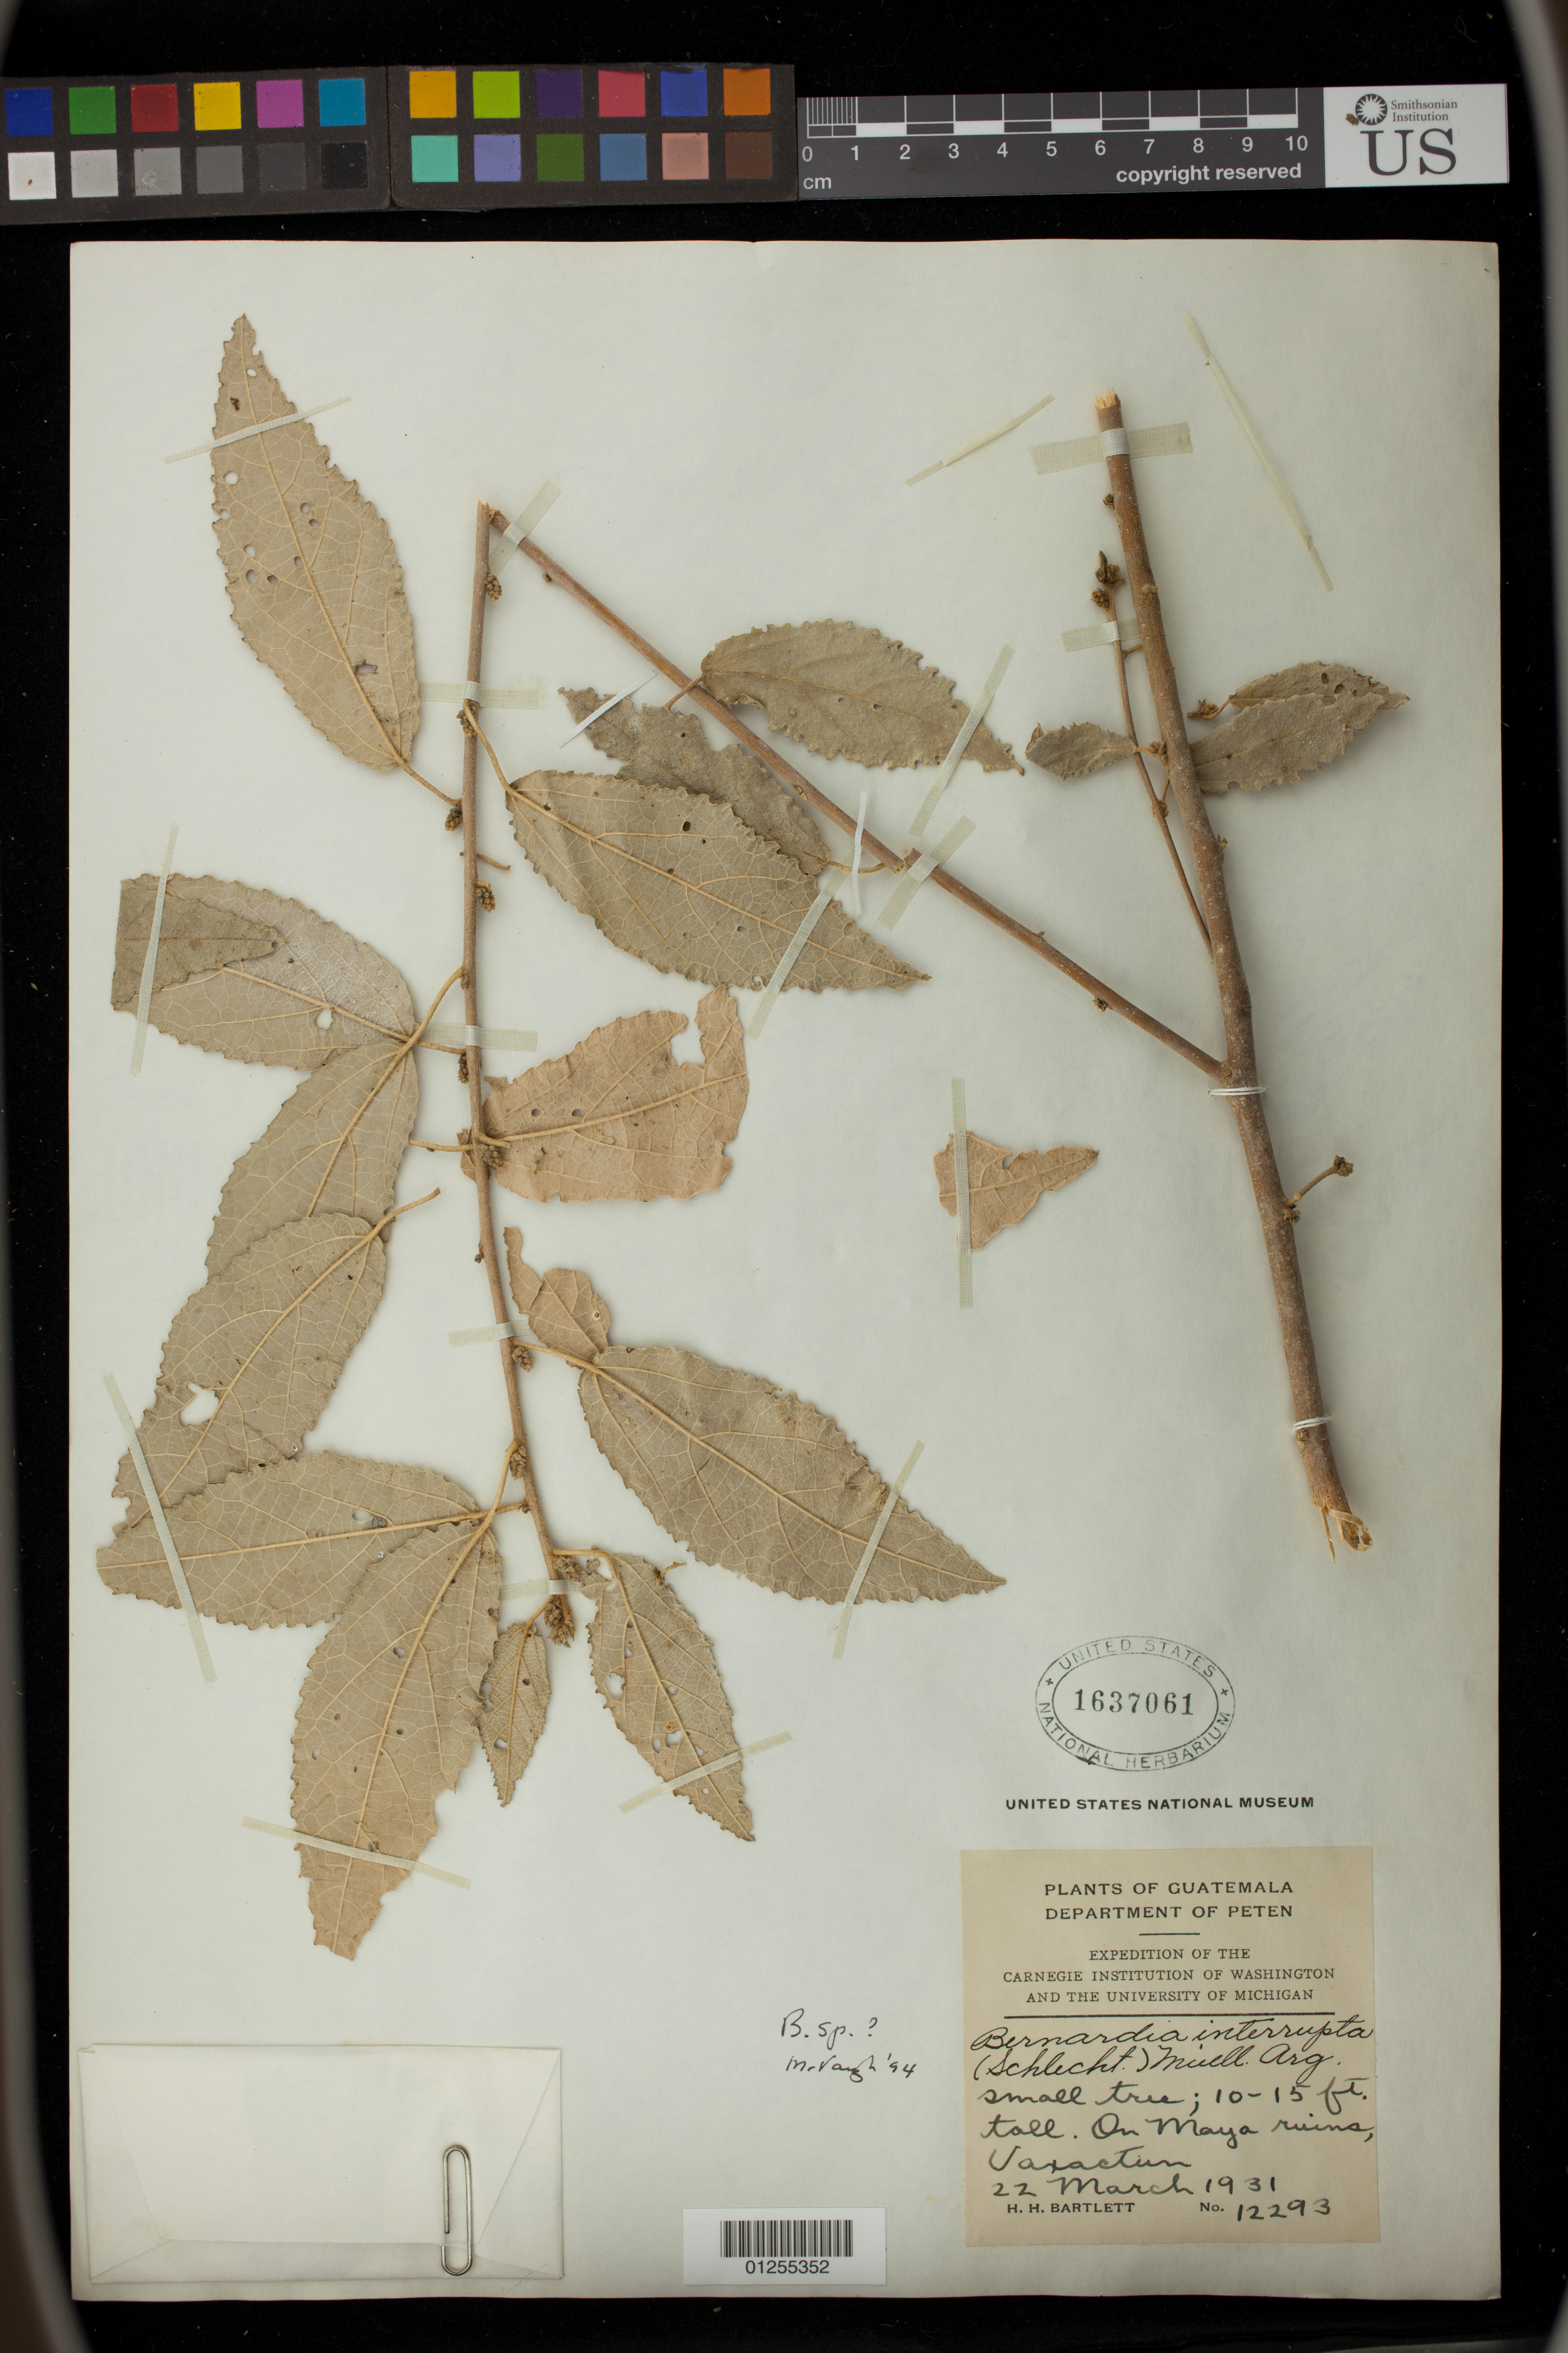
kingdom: Plantae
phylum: Tracheophyta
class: Magnoliopsida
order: Malpighiales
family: Euphorbiaceae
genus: Bernardia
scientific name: Bernardia sp.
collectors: H. H. Bartlett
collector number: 12293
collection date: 1931-03-22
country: Guatemala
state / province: El Petén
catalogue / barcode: US 1637061